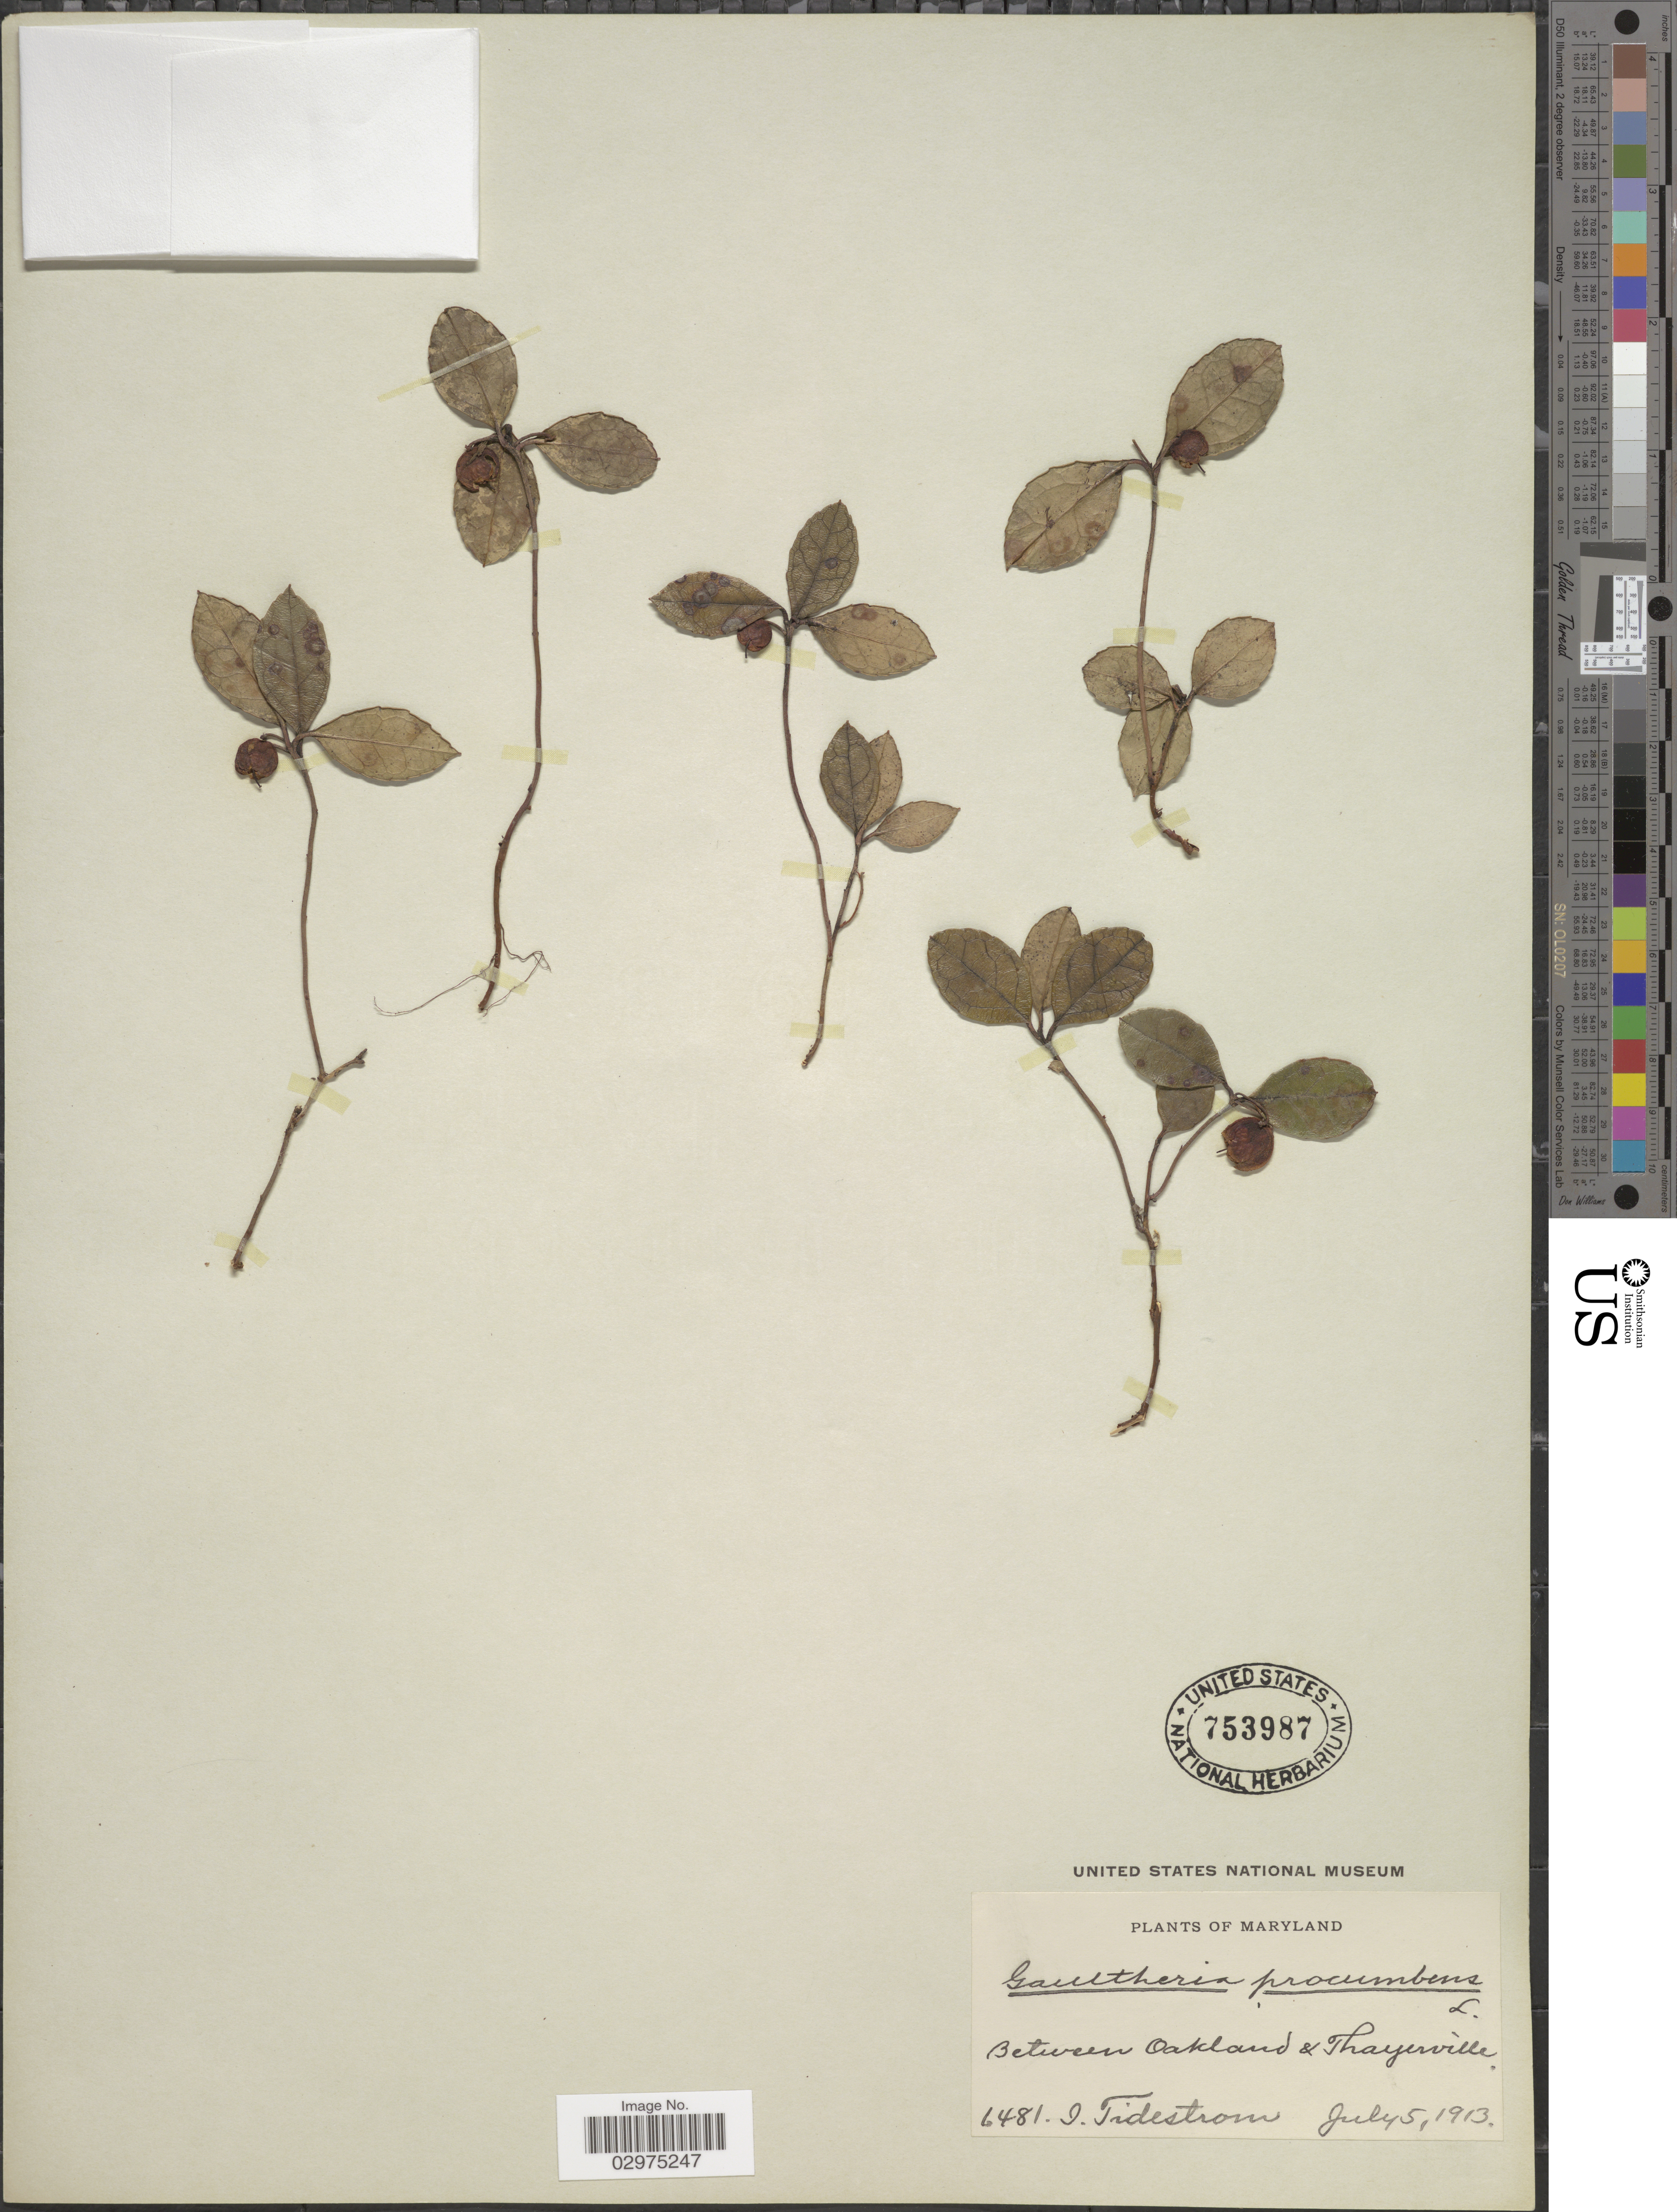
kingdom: Plantae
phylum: Tracheophyta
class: Magnoliopsida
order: Ericales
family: Ericaceae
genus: Gaultheria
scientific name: Gaultheria procumbens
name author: L.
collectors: I. F. Tidestrom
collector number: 6481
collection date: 1913-07-05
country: United States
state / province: Maryland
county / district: Garrett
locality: Between Oakland & Thayerville.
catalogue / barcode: US 753987